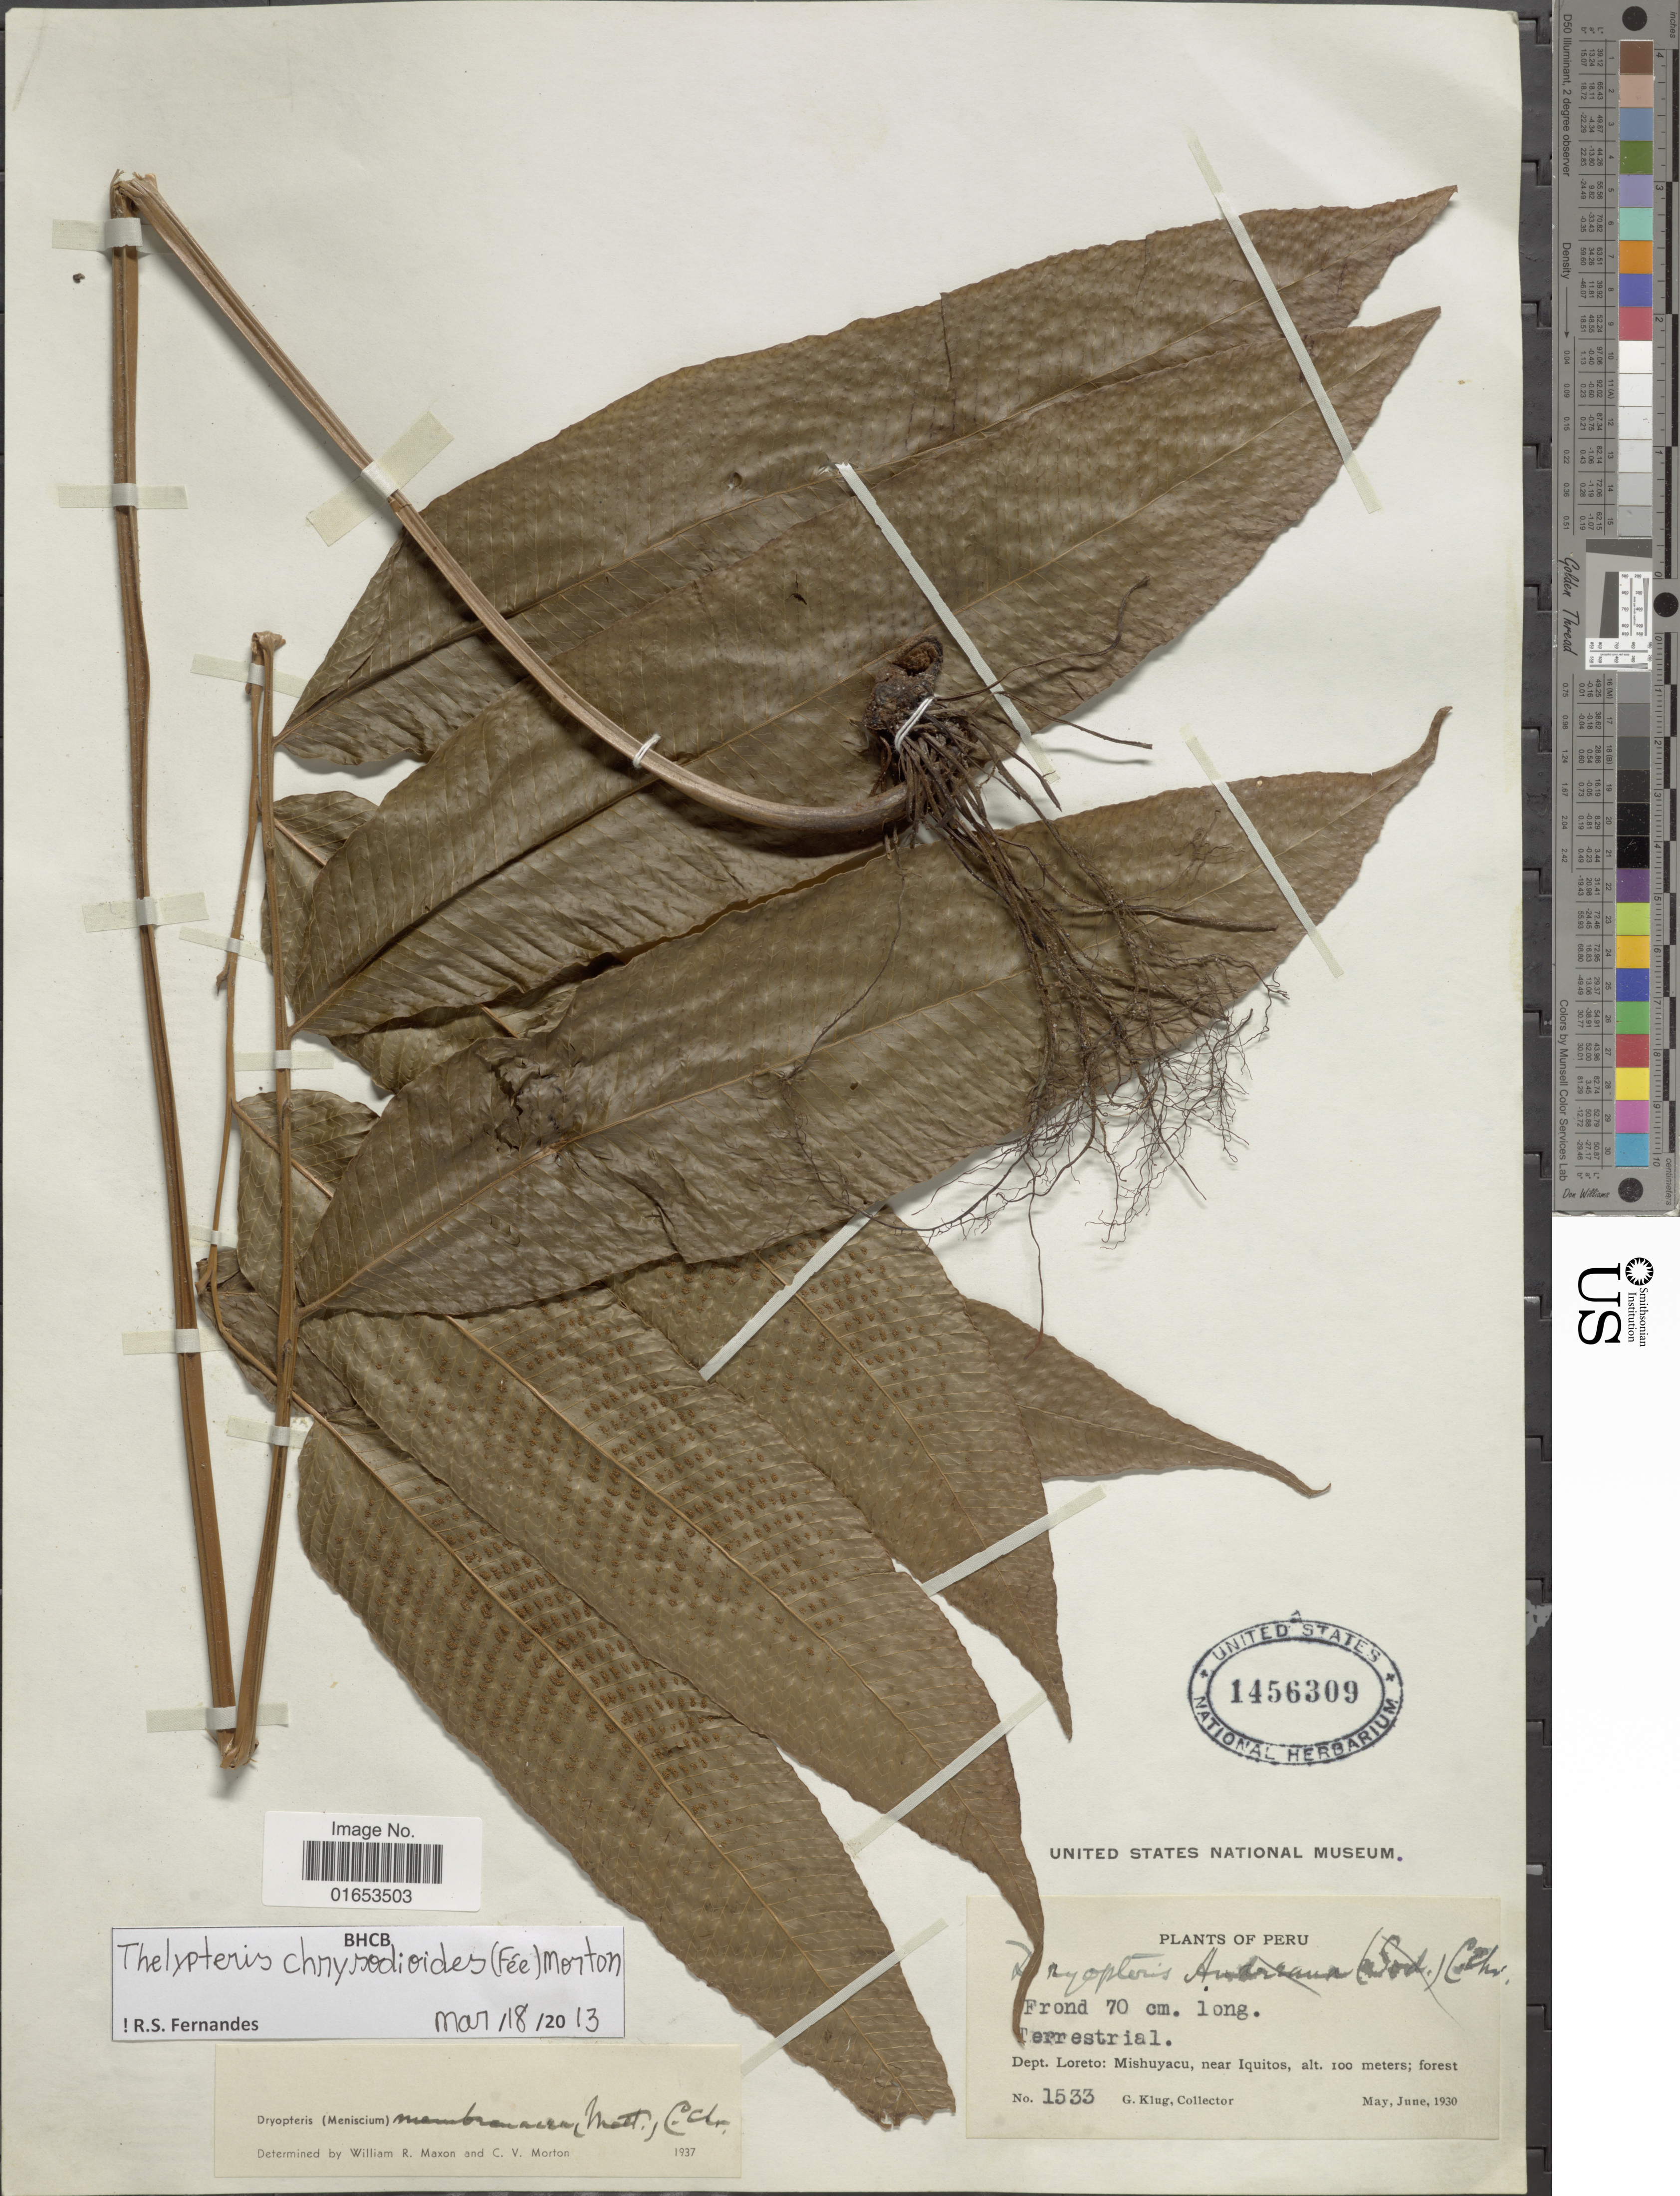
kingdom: Plantae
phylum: Tracheophyta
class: Polypodiopsida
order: Polypodiales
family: Thelypteridaceae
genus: Meniscium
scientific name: Meniscium chrysodioides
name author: Fée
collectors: G. Klug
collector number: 1533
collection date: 1930-05/1930-06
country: Peru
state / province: Loreto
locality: Mishuyacu, near Iquitos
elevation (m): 100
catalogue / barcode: US 1456309